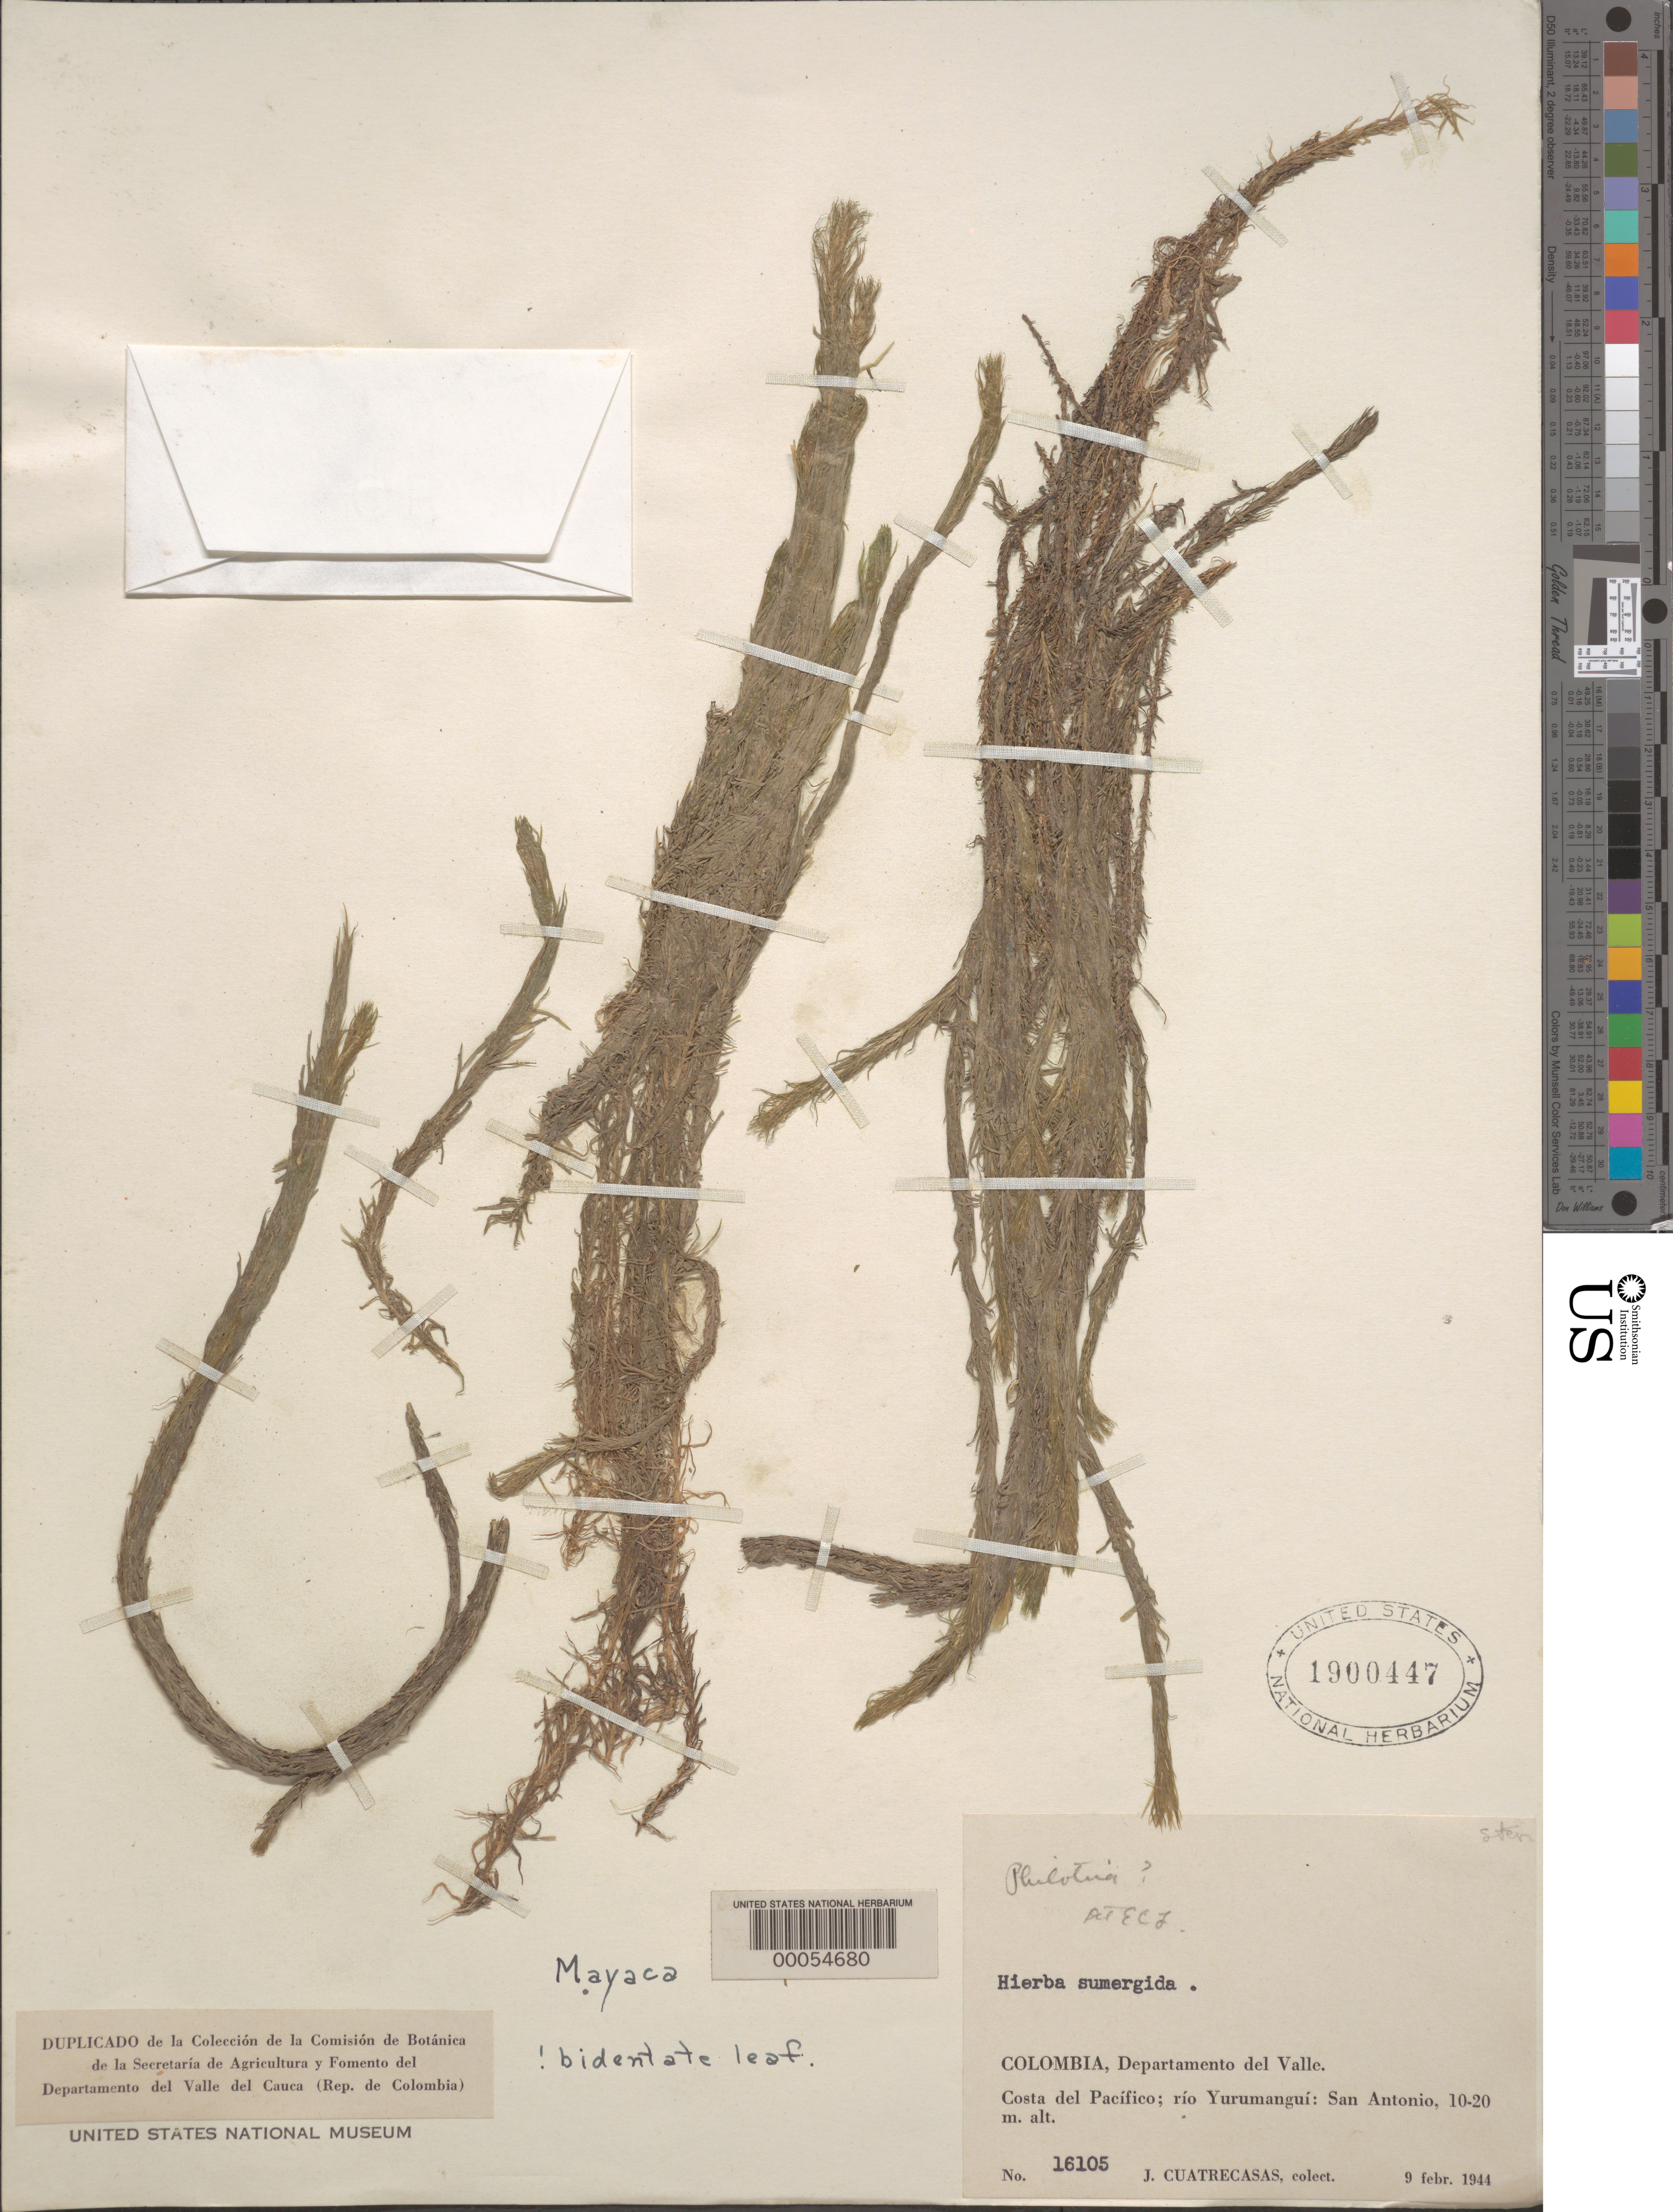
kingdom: Plantae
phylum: Tracheophyta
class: Liliopsida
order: Poales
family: Mayacaceae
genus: Mayaca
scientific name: Mayaca sp.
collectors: J. Cuatrecasas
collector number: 16105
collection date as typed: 09 Feb 1944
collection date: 1944-02-09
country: Colombia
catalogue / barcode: US 1900447